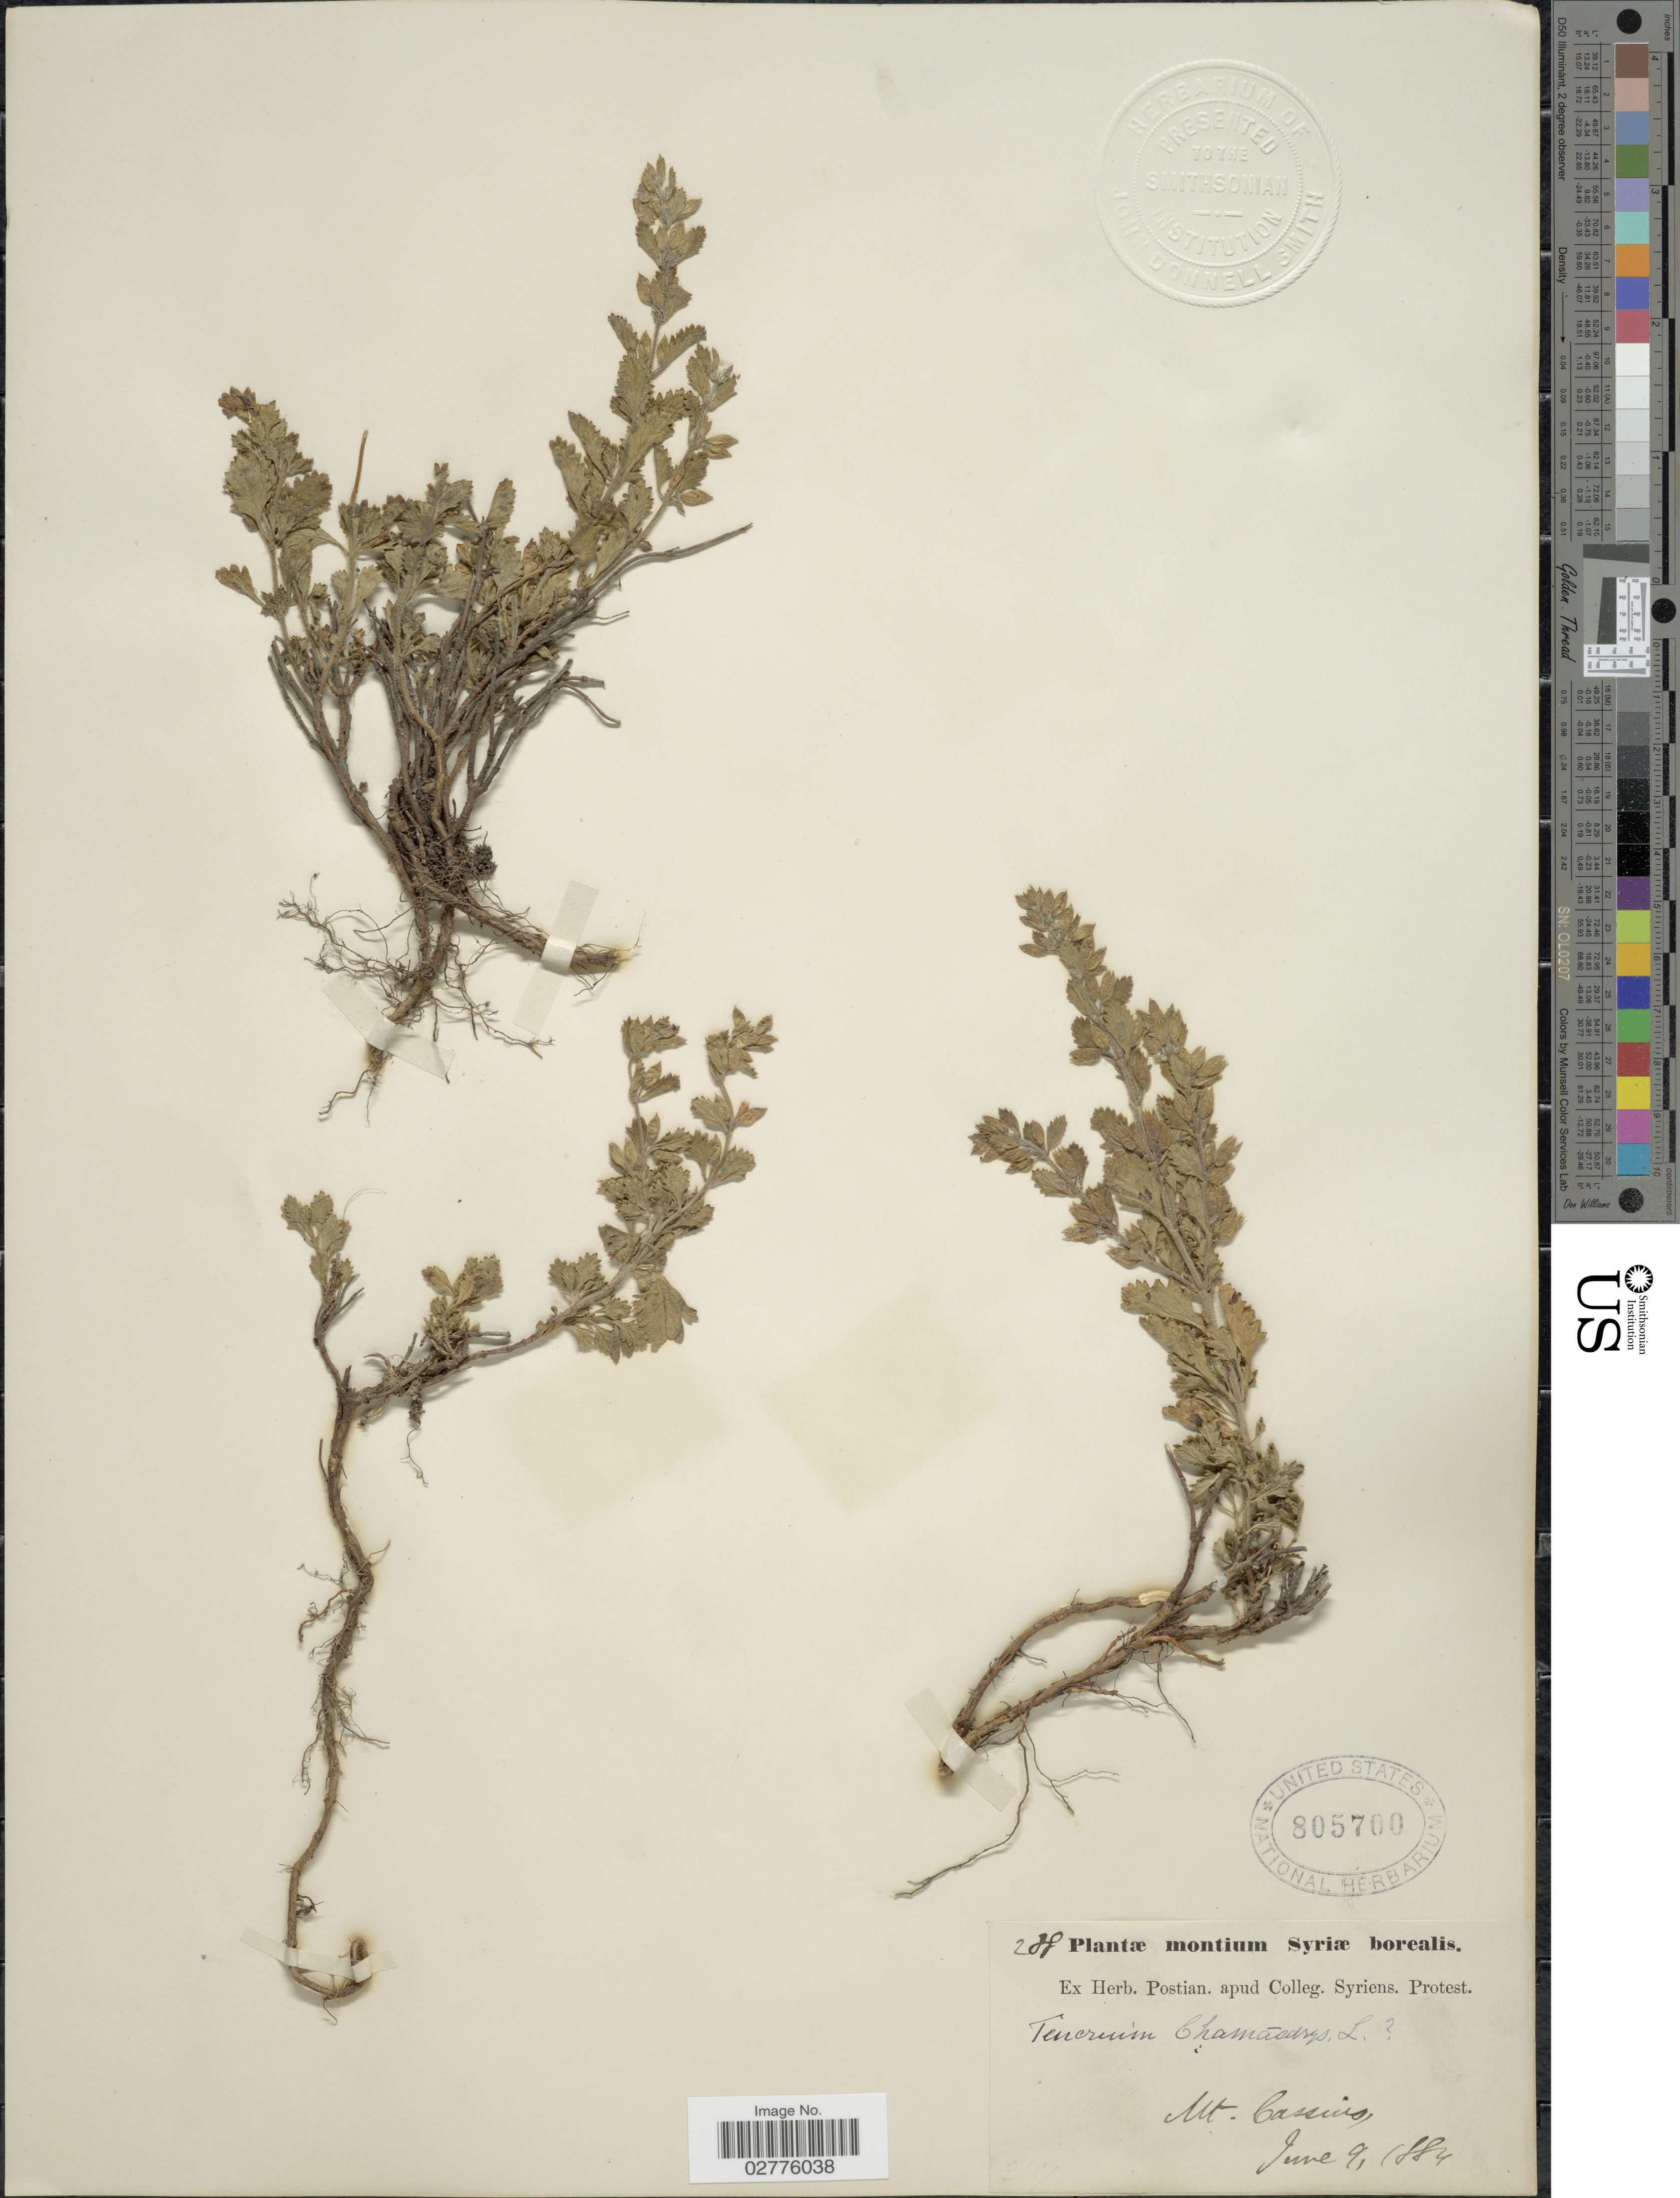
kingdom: Plantae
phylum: Tracheophyta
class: Magnoliopsida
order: Lamiales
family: Lamiaceae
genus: Teucrium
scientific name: Teucrium chamaedrys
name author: L.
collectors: ex herb. Postian. apud Colleg. Syriens. Protest. USE "Fannie P. A. Shepard" (10308853) AS PRIMARY COLLECTOR INSTEAD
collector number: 288*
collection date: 1884-06-09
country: Syria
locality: Montium Syriæ borealis. Mt. Cassius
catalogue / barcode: US 805700